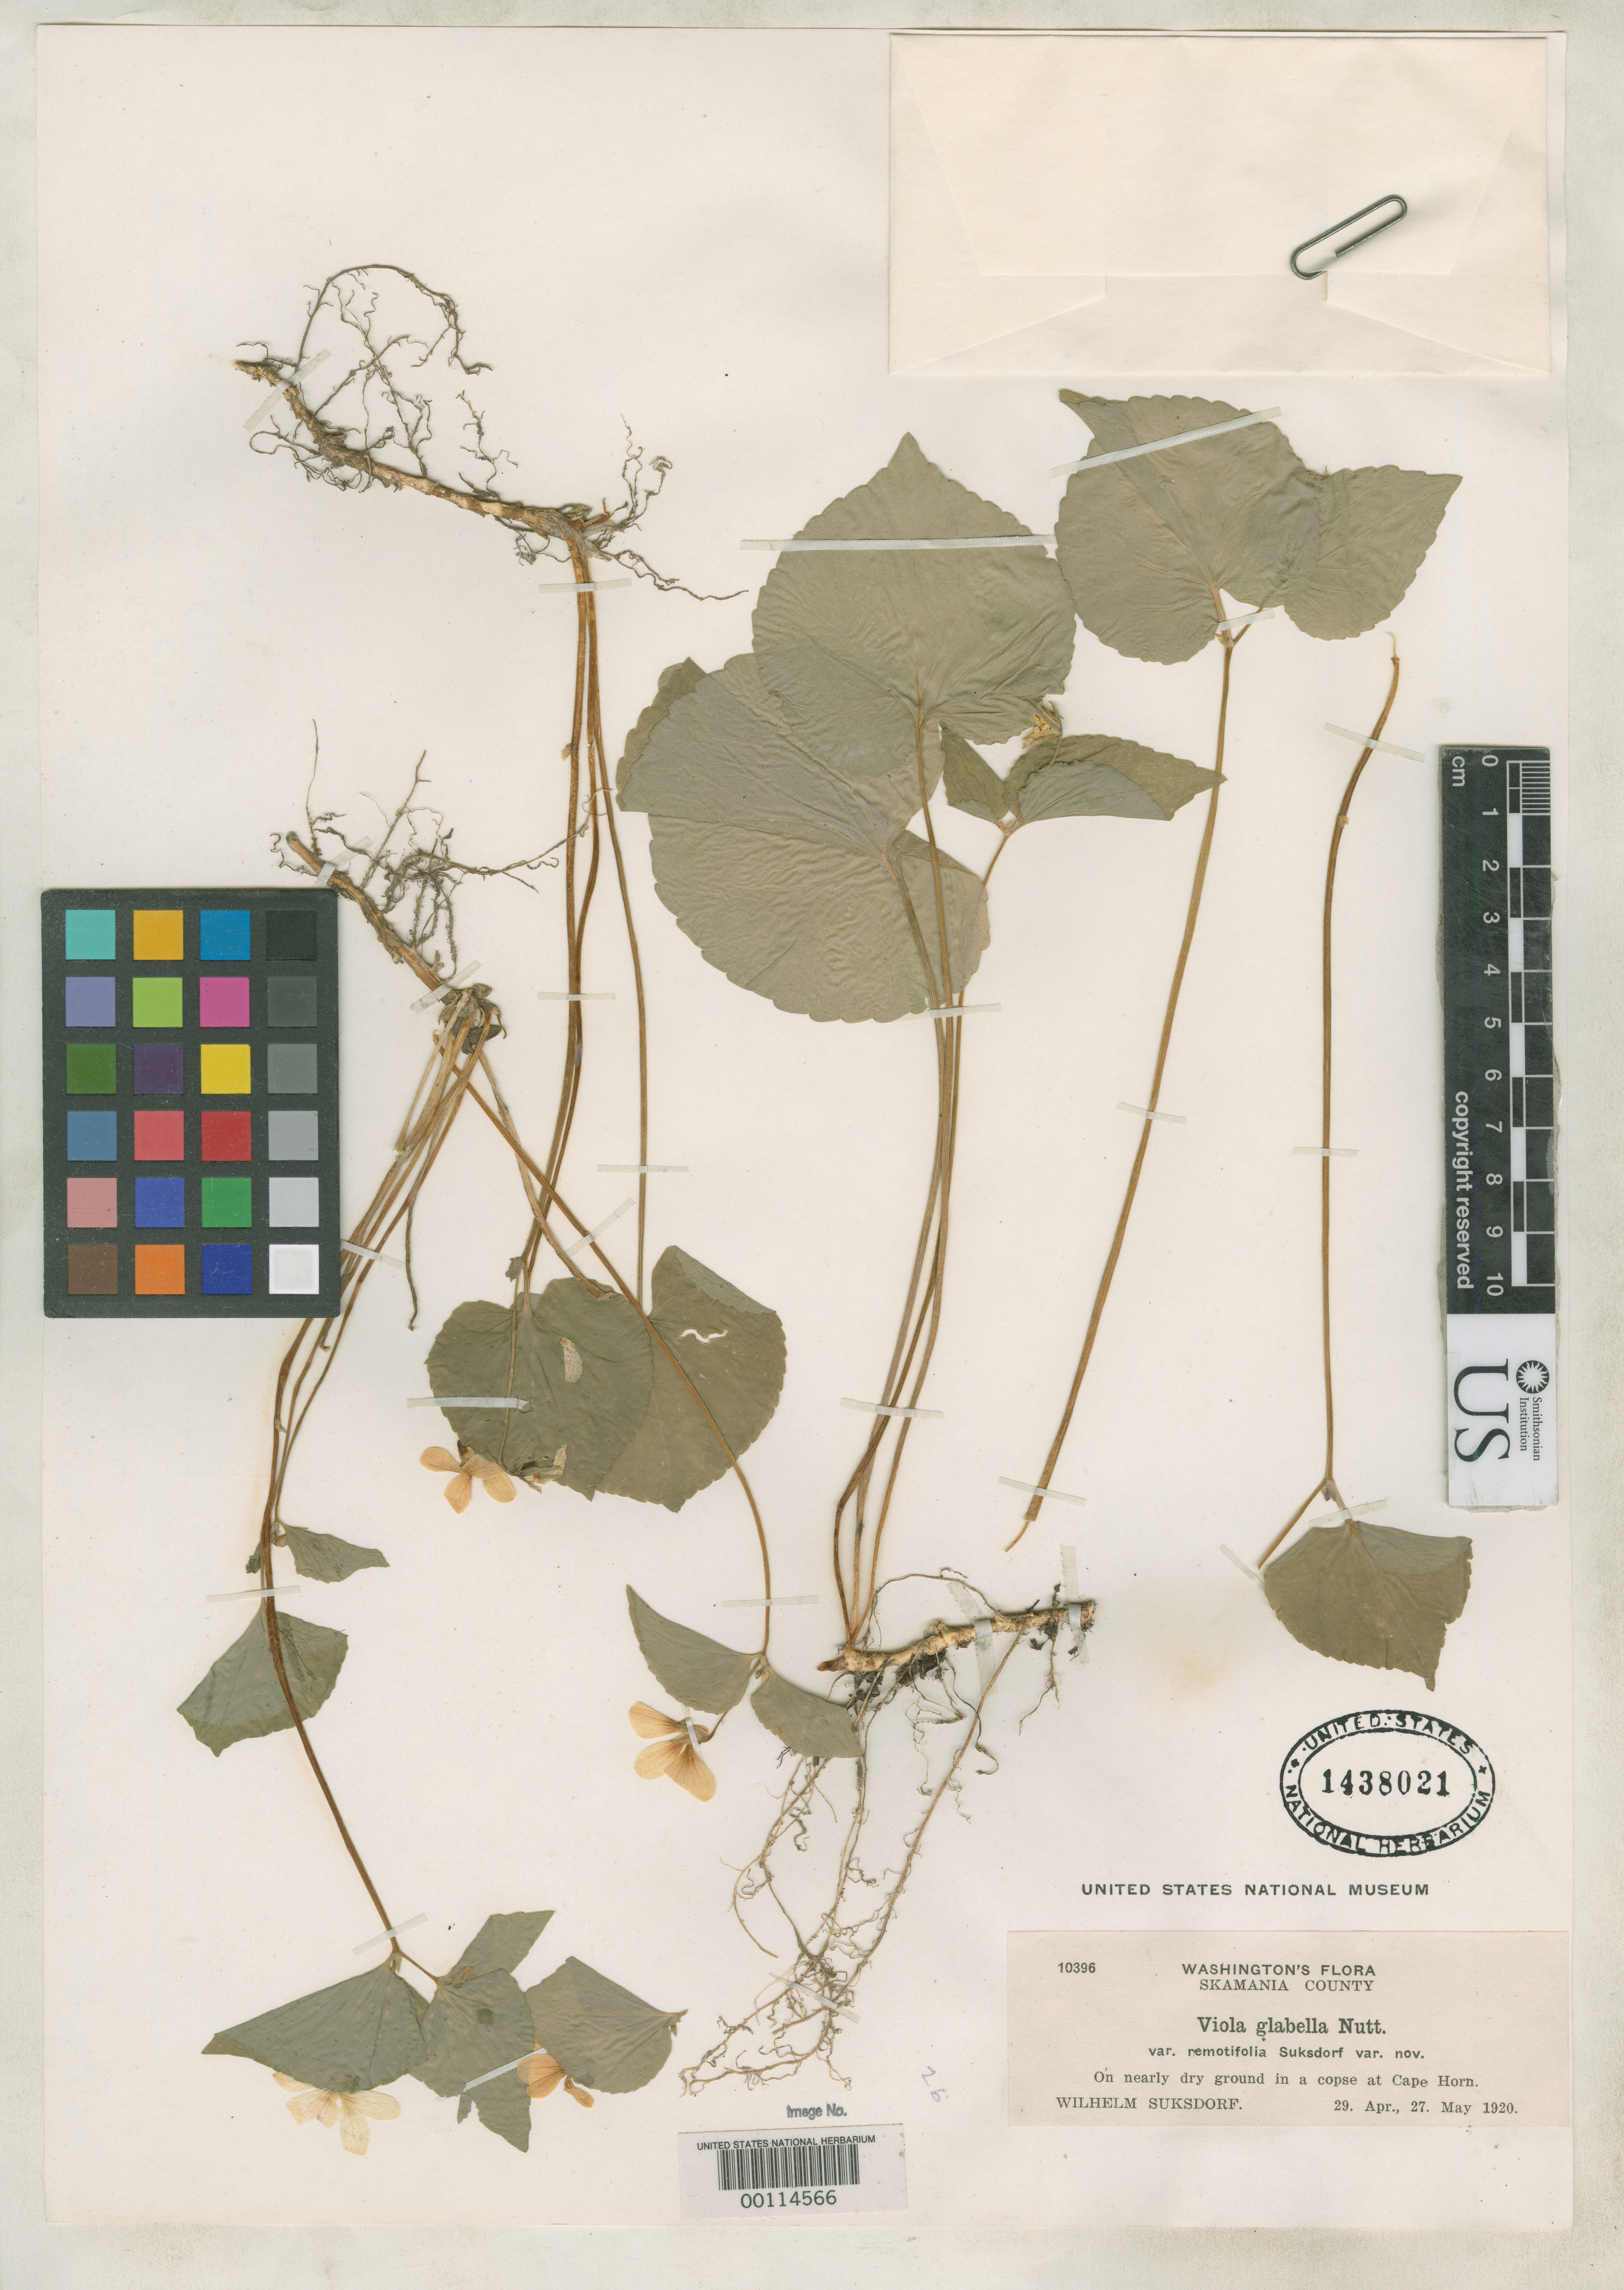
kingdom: Plantae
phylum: Tracheophyta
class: Magnoliopsida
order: Malpighiales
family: Violaceae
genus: Viola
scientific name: Viola glabella var. remotifolia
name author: Suksd.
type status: Isotype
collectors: W. N. Suksdorf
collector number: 10396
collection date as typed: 29 Apr 1920 and 27 May 1920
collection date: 1920-04-29,1920-05-27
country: United States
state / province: Washington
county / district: Skamania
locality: Cape Horn.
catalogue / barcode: US 1438021